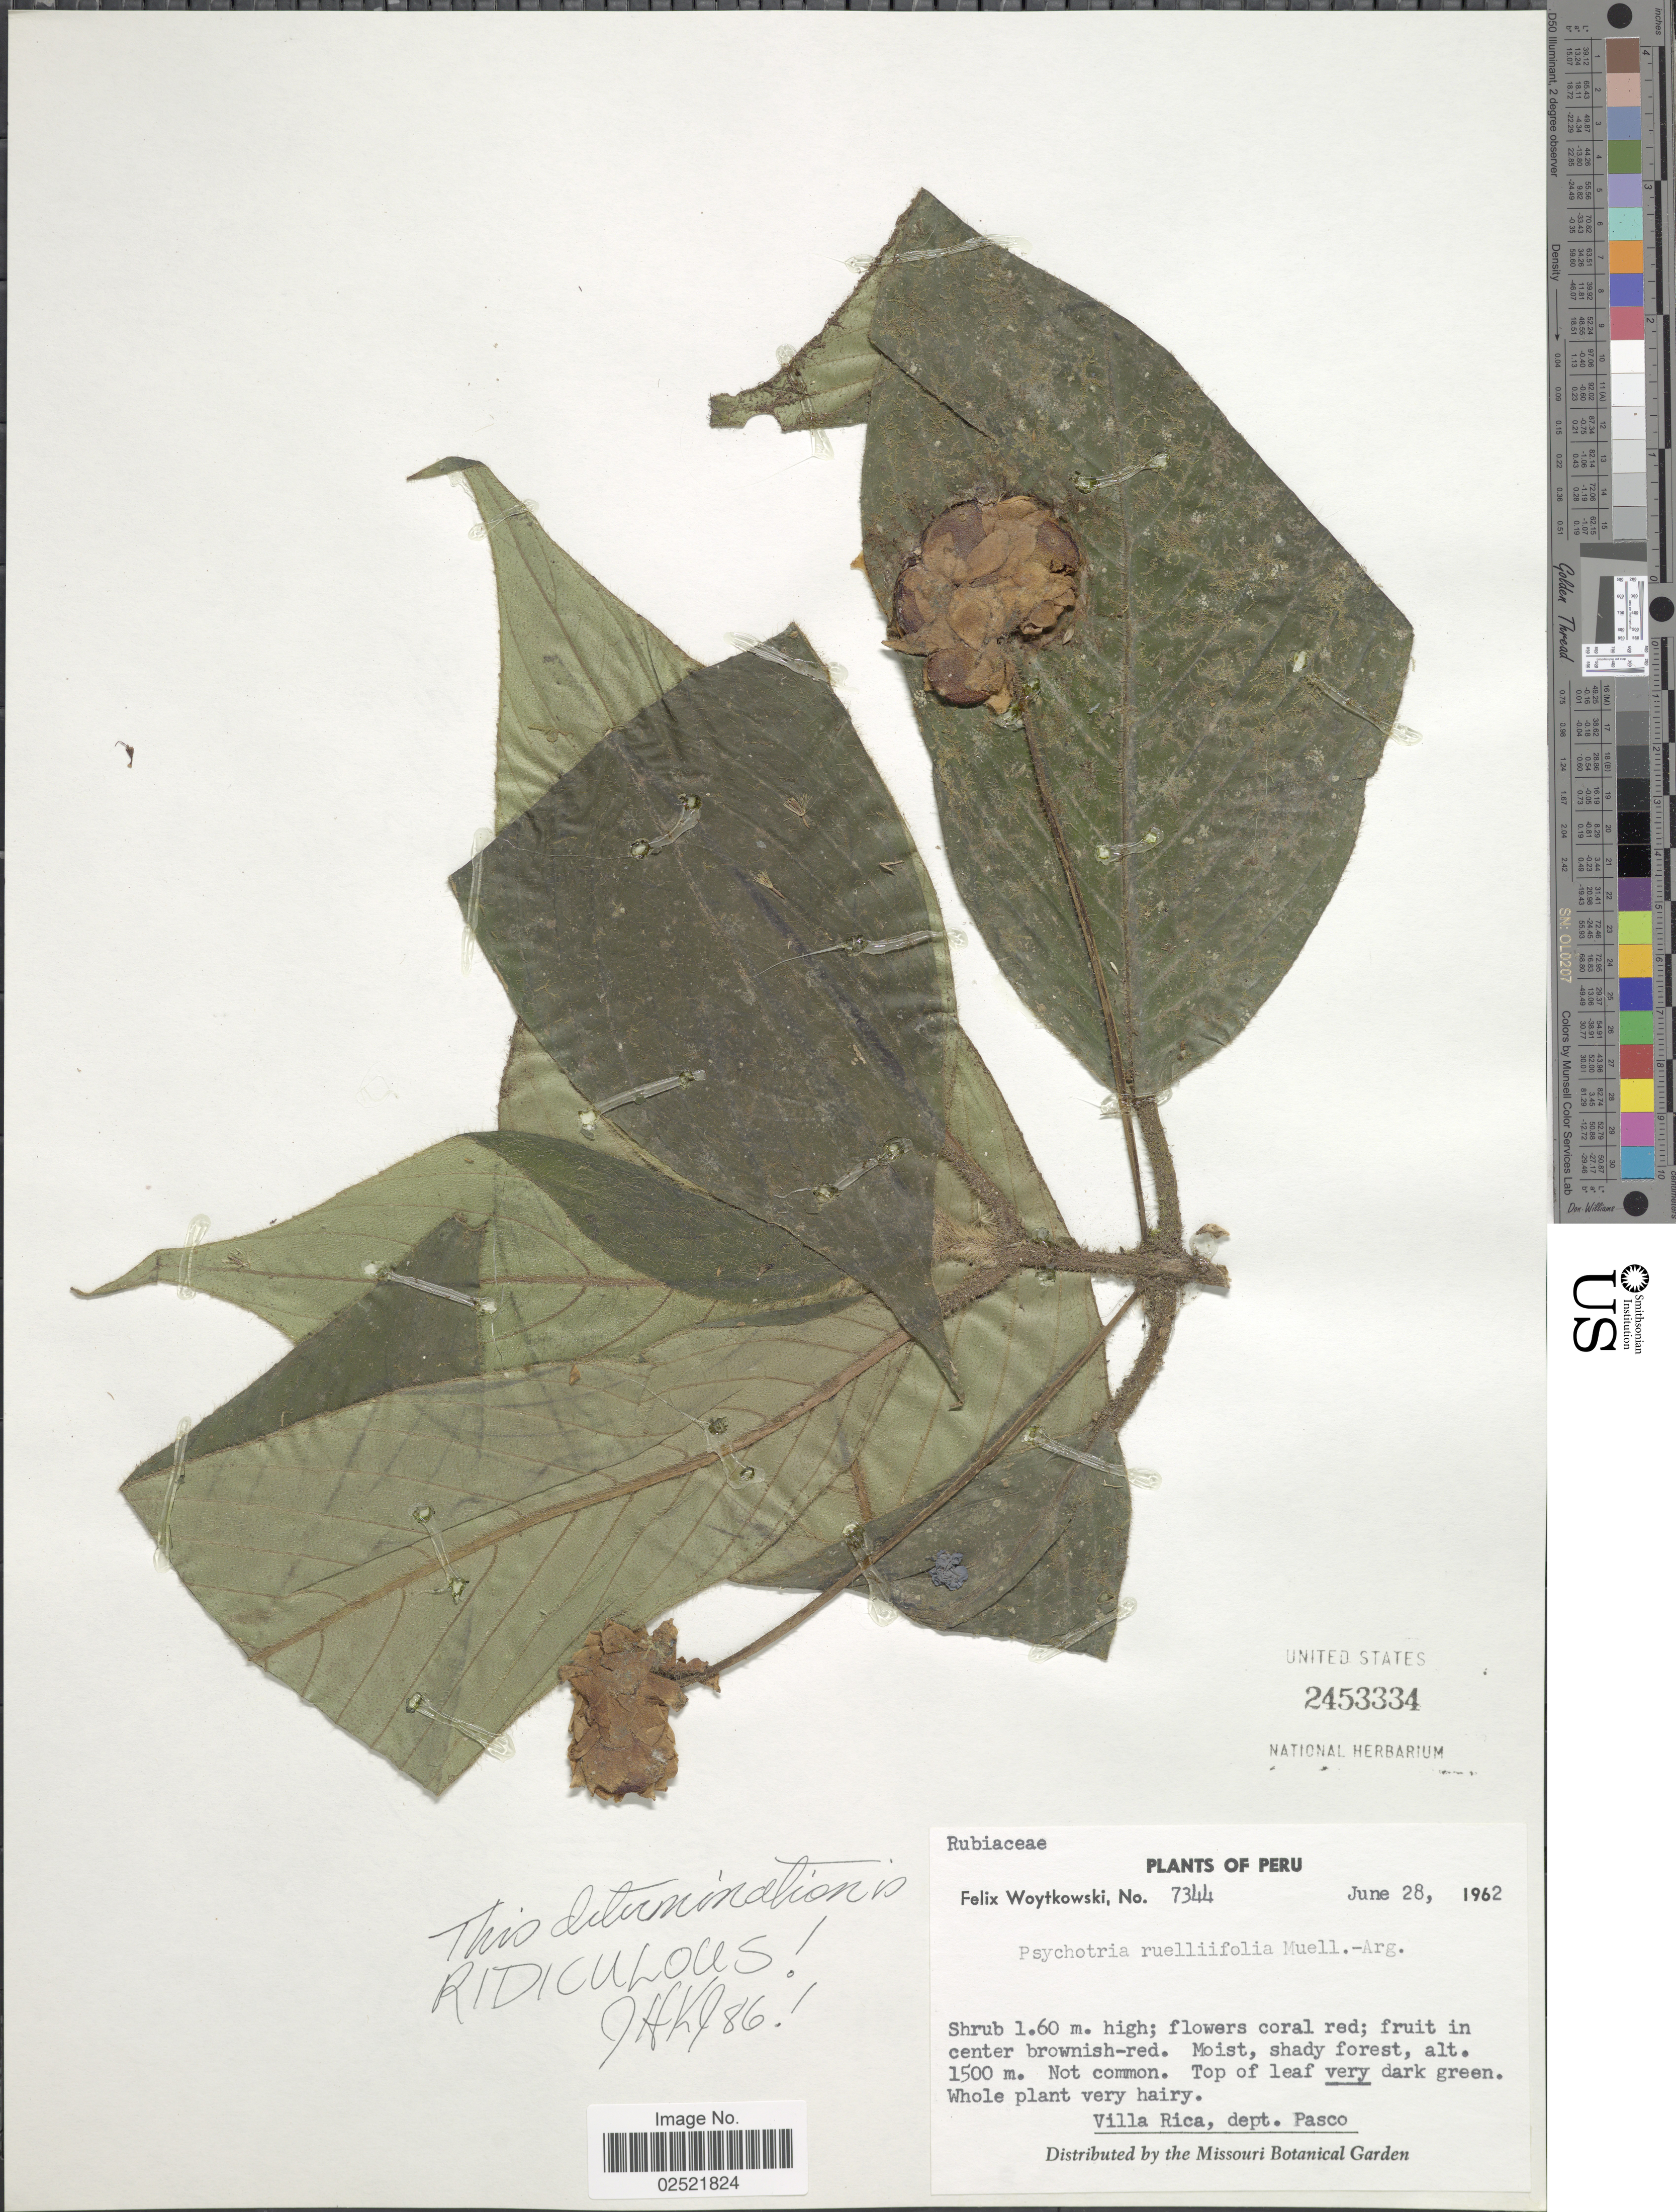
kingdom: Plantae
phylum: Tracheophyta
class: Magnoliopsida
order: Gentianales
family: Rubiaceae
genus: Psychotria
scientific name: Psychotria ruelliifolia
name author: (Cham. & Schltdl.) Müll. Arg.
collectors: F. Woytkowski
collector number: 7344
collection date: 1962-06-28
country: Peru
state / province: Pasco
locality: Villa Rica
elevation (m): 1500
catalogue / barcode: US 2453334